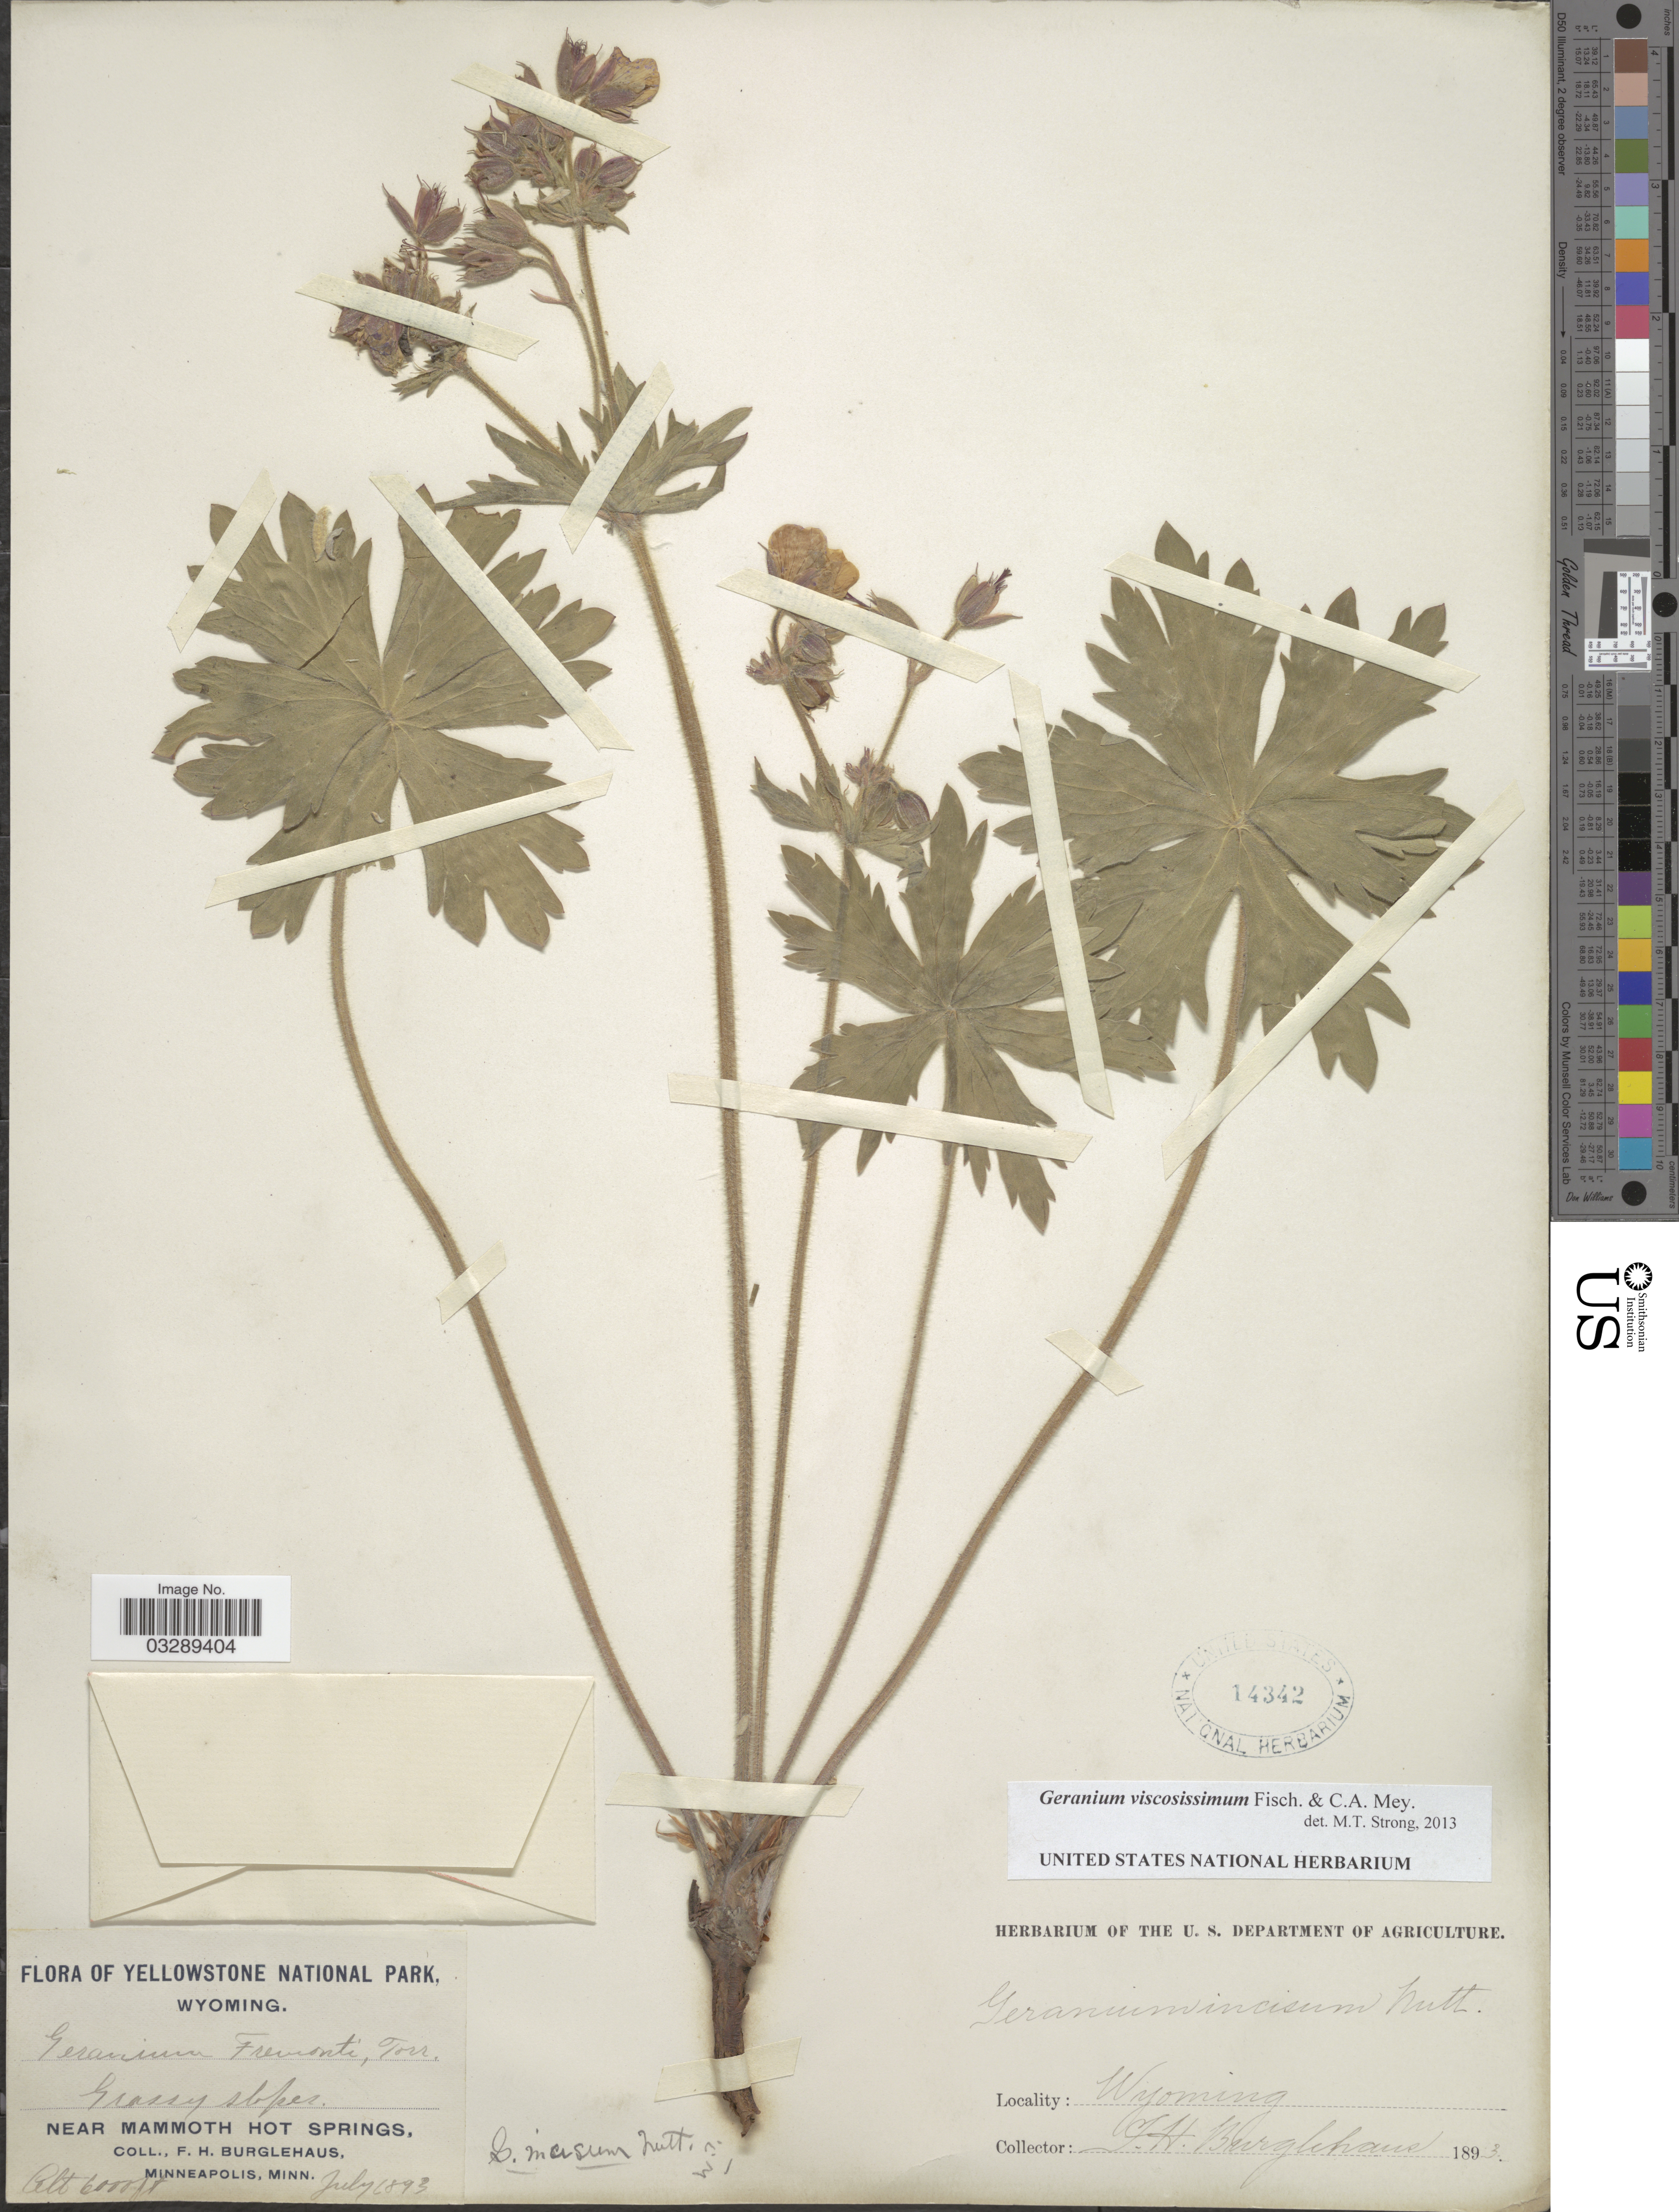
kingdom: Plantae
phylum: Tracheophyta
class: Magnoliopsida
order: Geraniales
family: Geraniaceae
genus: Geranium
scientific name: Geranium viscosissimum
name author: Fisch. & C.A. Mey.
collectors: F. Burglehaus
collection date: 1893-07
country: United States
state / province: Wyoming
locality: Yellowstone National Park. Grassy slopes. Near Mammoth Hot Springs.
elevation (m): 1829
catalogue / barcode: US 14342